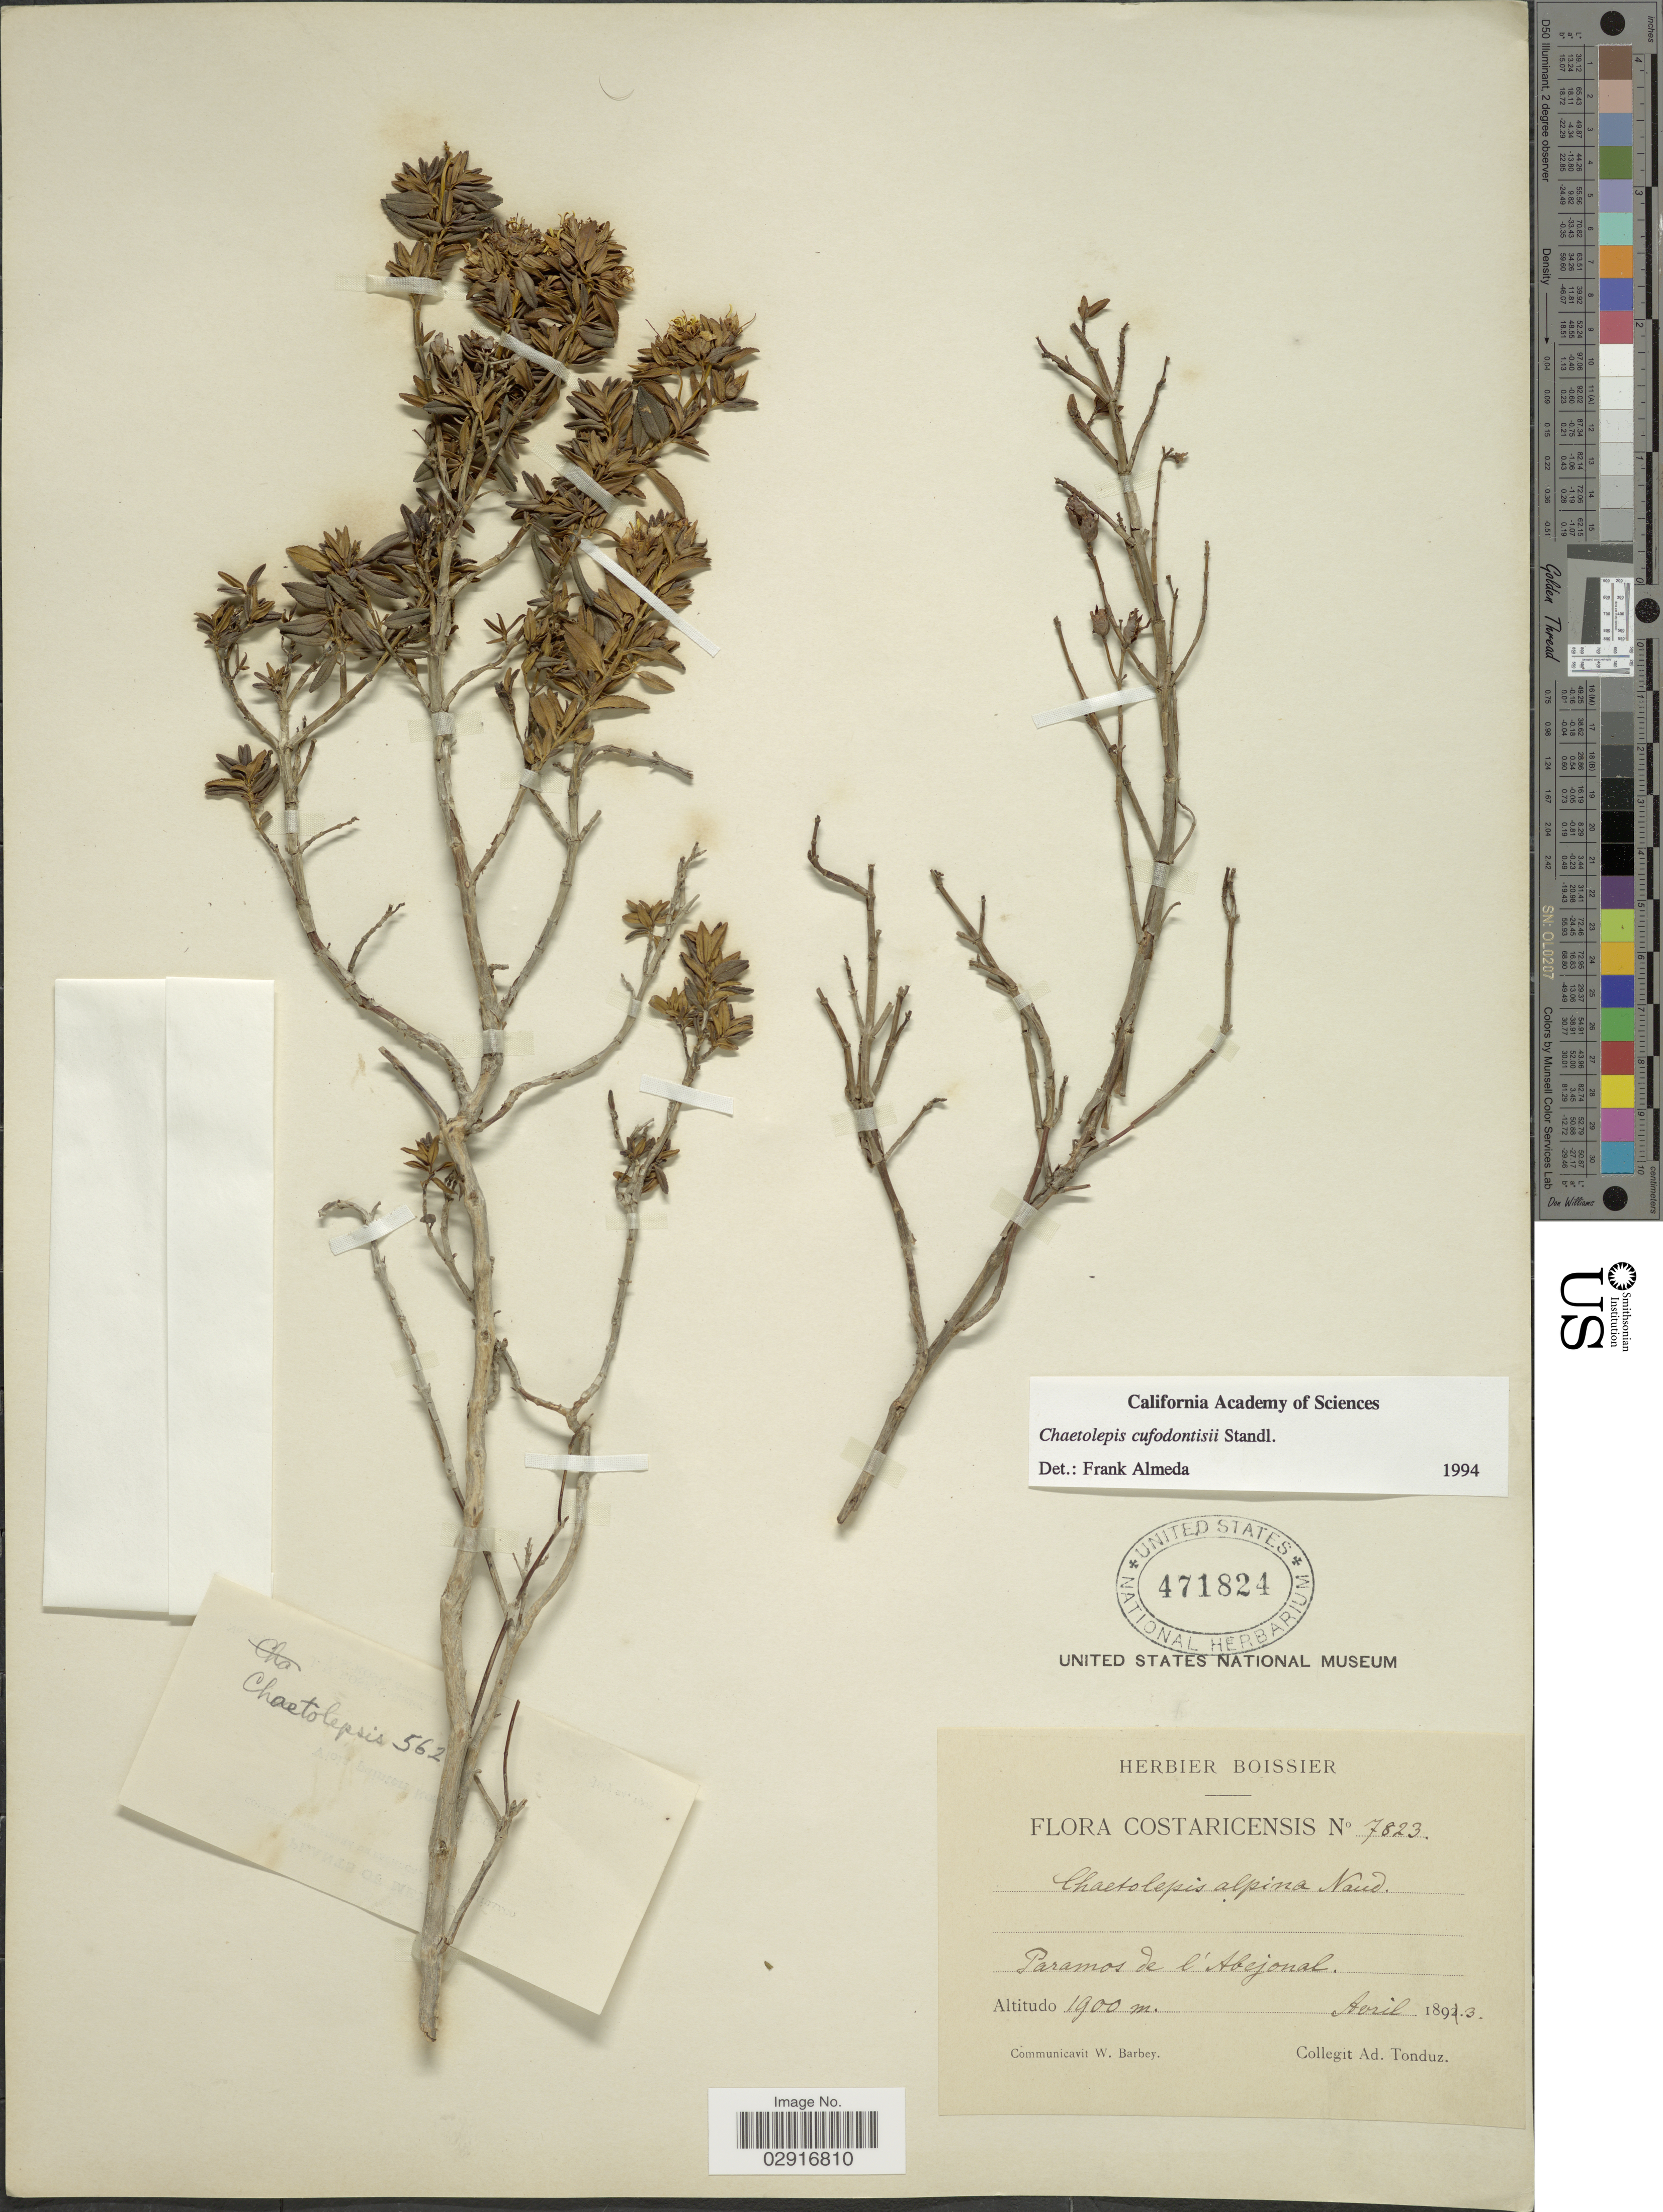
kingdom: Plantae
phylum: Tracheophyta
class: Magnoliopsida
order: Myrtales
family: Melastomataceae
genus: Chaetolepis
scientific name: Chaetolepis cufodontisii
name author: Standl.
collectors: A. Tonduz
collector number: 7823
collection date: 1893-04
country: Costa Rica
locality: Paramos de l'Abejonal.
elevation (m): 1900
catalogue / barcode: US 471824